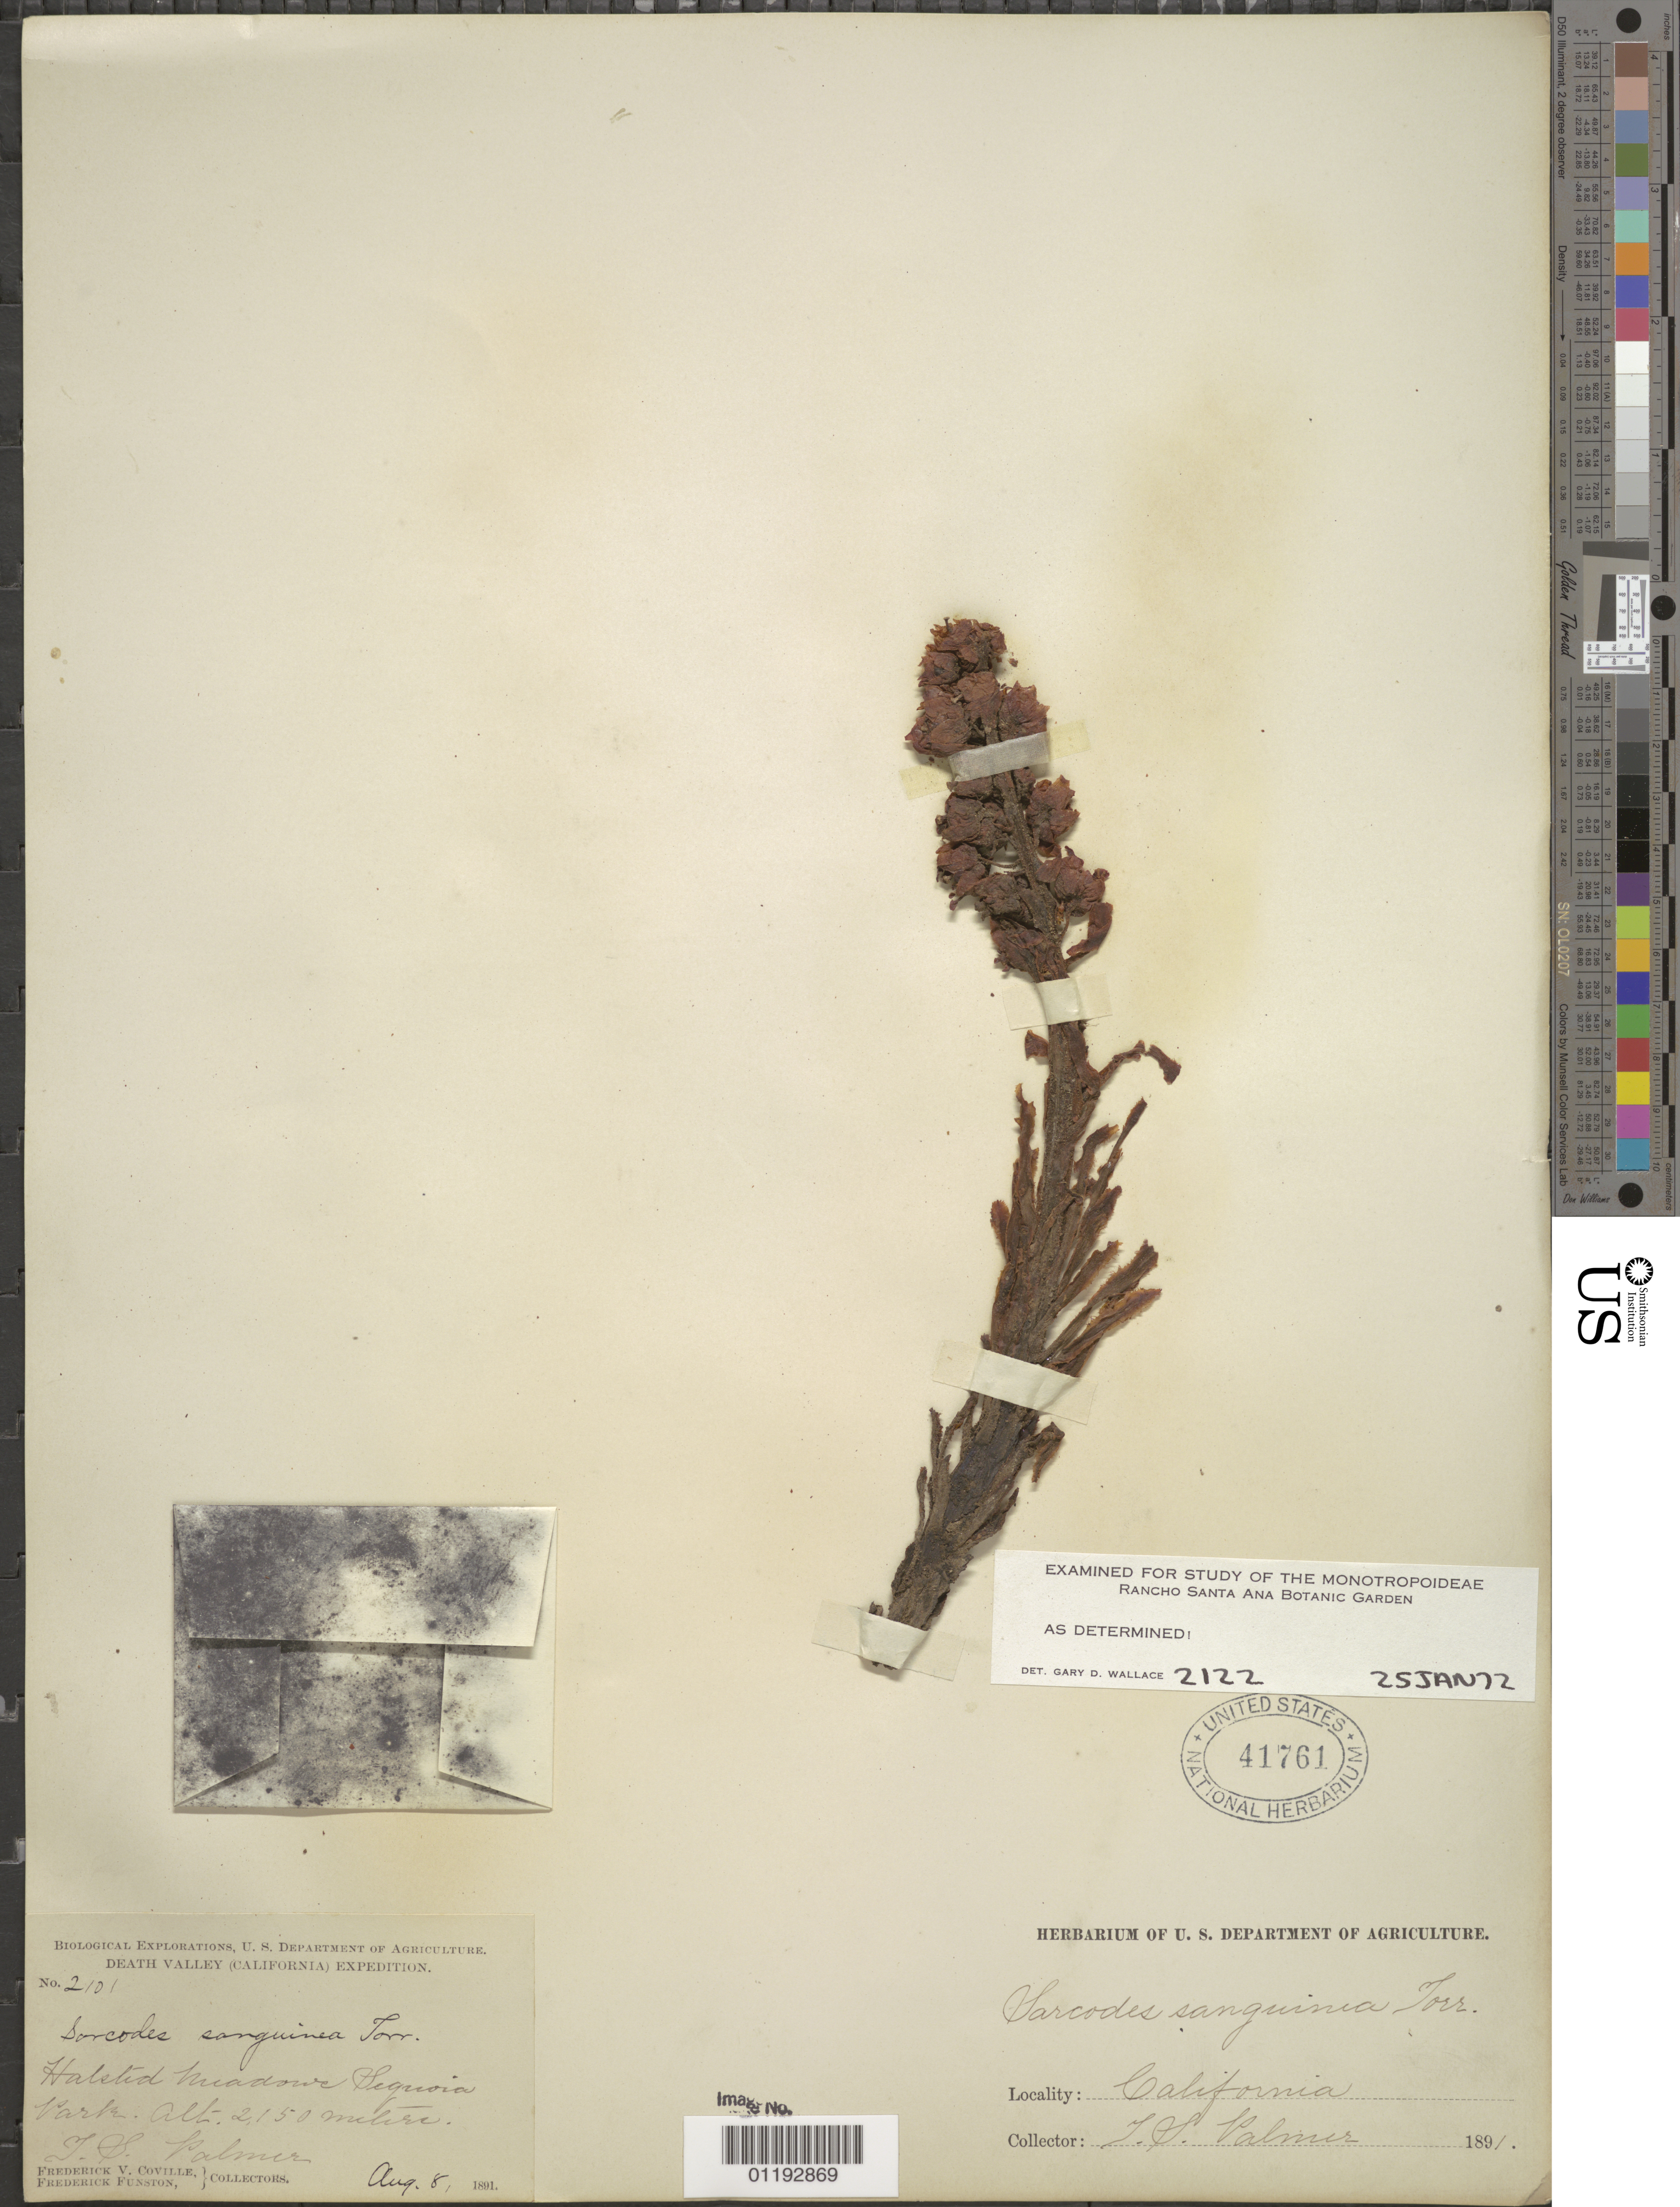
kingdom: Plantae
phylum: Tracheophyta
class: Magnoliopsida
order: Ericales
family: Ericaceae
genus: Sarcodes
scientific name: Sarcodes sanguinea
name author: Torr.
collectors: T. S. Palmer, F. V. Coville & F. Funston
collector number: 2101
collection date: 1891-08-08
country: United States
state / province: California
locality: Halsted Meadows, Sequoia Park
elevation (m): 2150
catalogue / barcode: US 41761